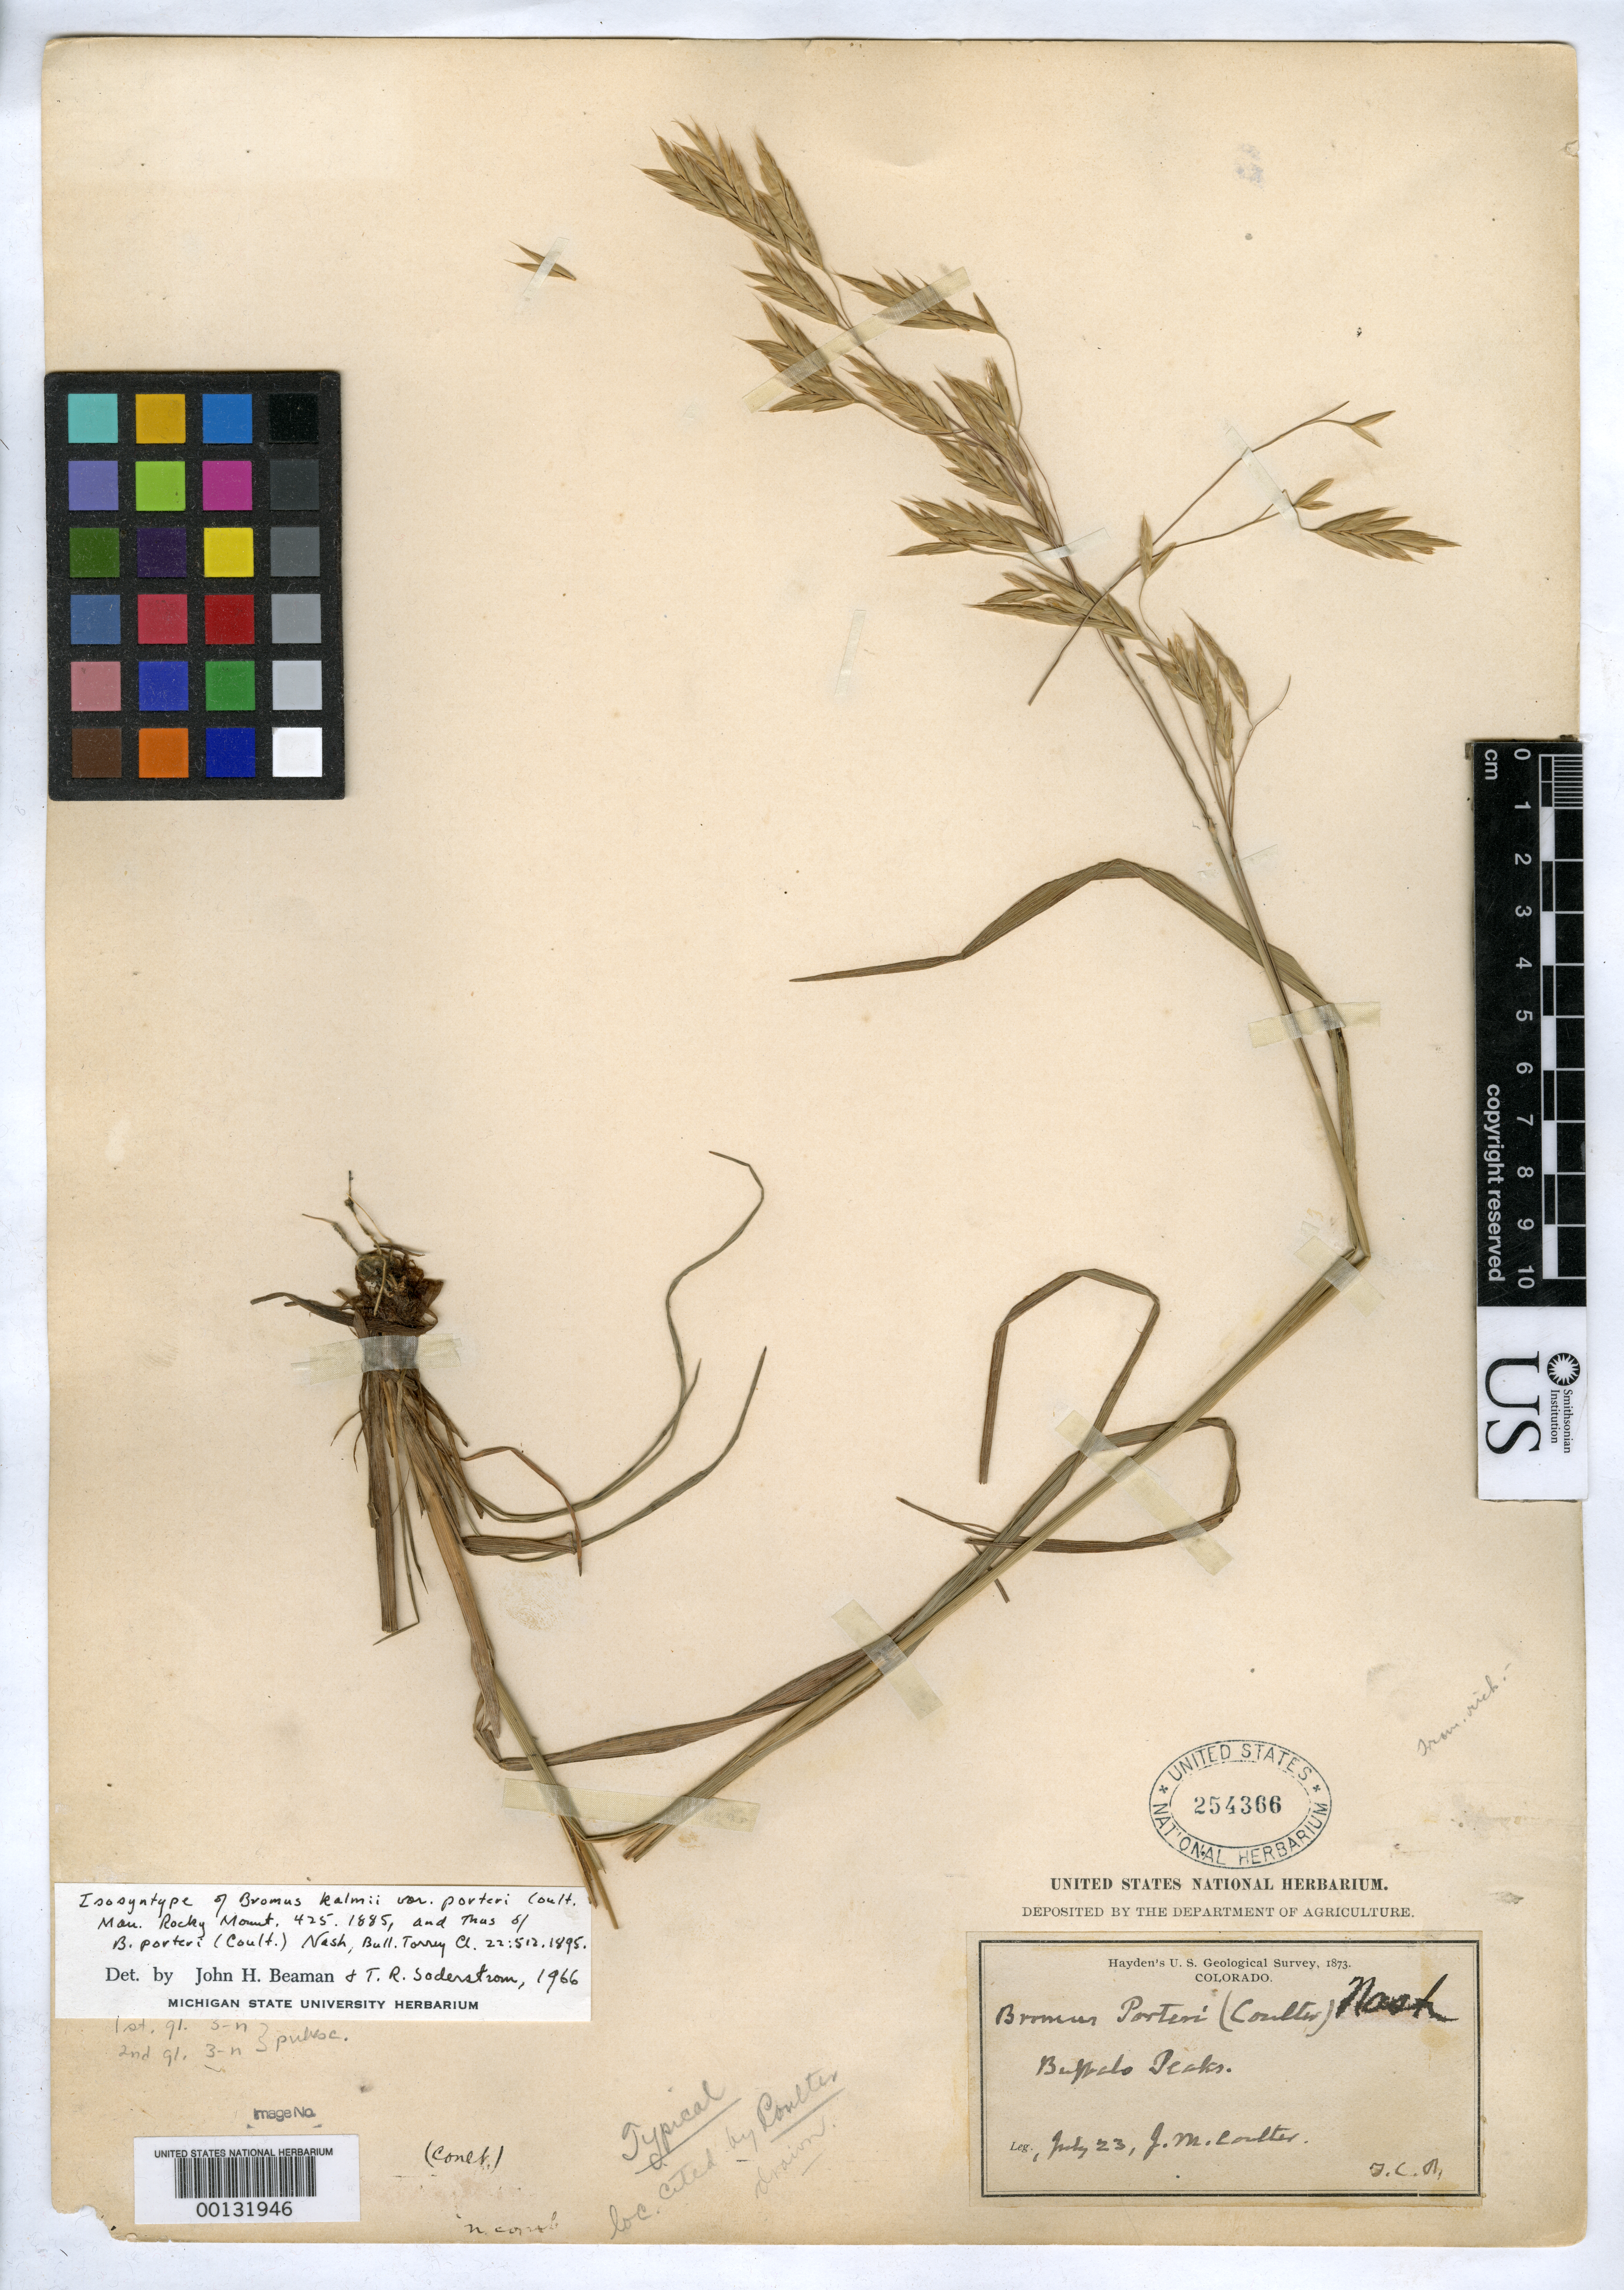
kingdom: Plantae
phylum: Tracheophyta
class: Liliopsida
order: Poales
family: Poaceae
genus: Bromus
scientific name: Bromus kalmii var. porteri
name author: J.M. Coult.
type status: Isosyntype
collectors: J. M. Coulter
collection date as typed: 23 Jul 1873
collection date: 1873-07-23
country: United States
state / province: Colorado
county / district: Chaffee / Park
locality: Buffalo Peaks.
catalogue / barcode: US 254366